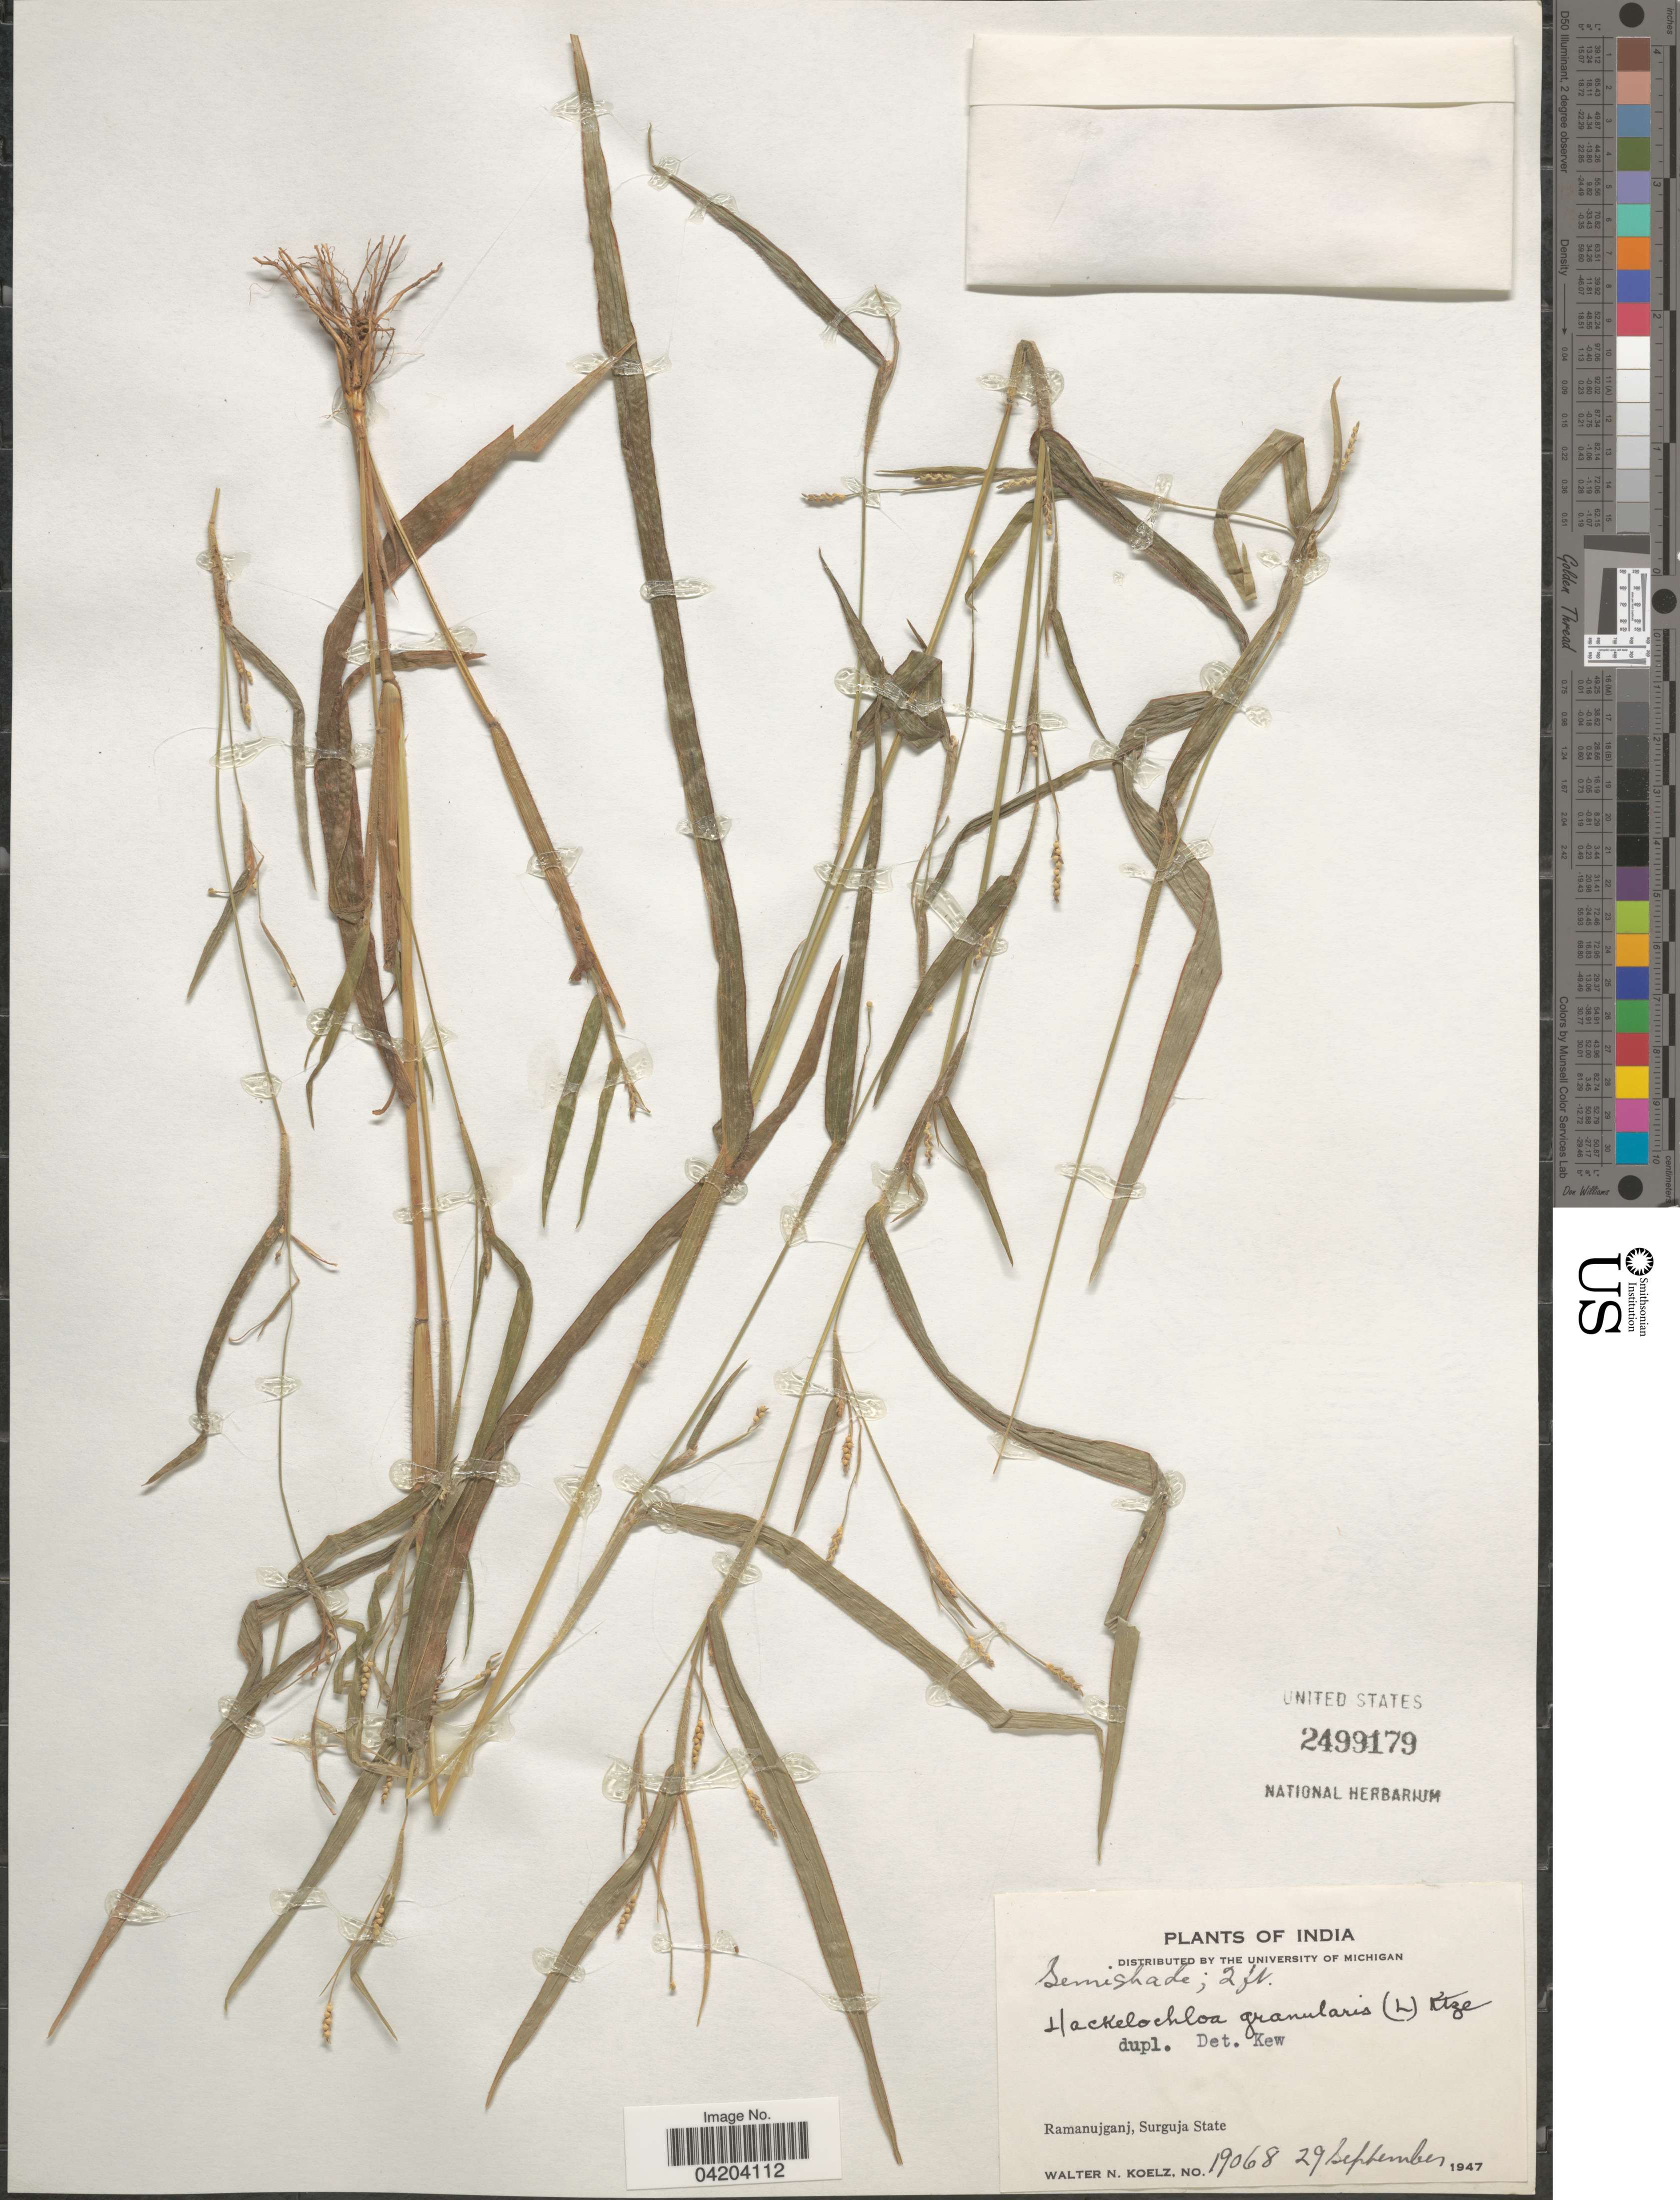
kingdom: Plantae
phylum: Tracheophyta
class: Liliopsida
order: Poales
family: Poaceae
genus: Mnesithea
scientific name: Mnesithea granularis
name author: (L.) de Koning & Sosef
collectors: W. N. Koelz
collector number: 19068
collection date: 1947-09-29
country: India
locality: Ramanujganj, Surguja State.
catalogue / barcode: US 2499179